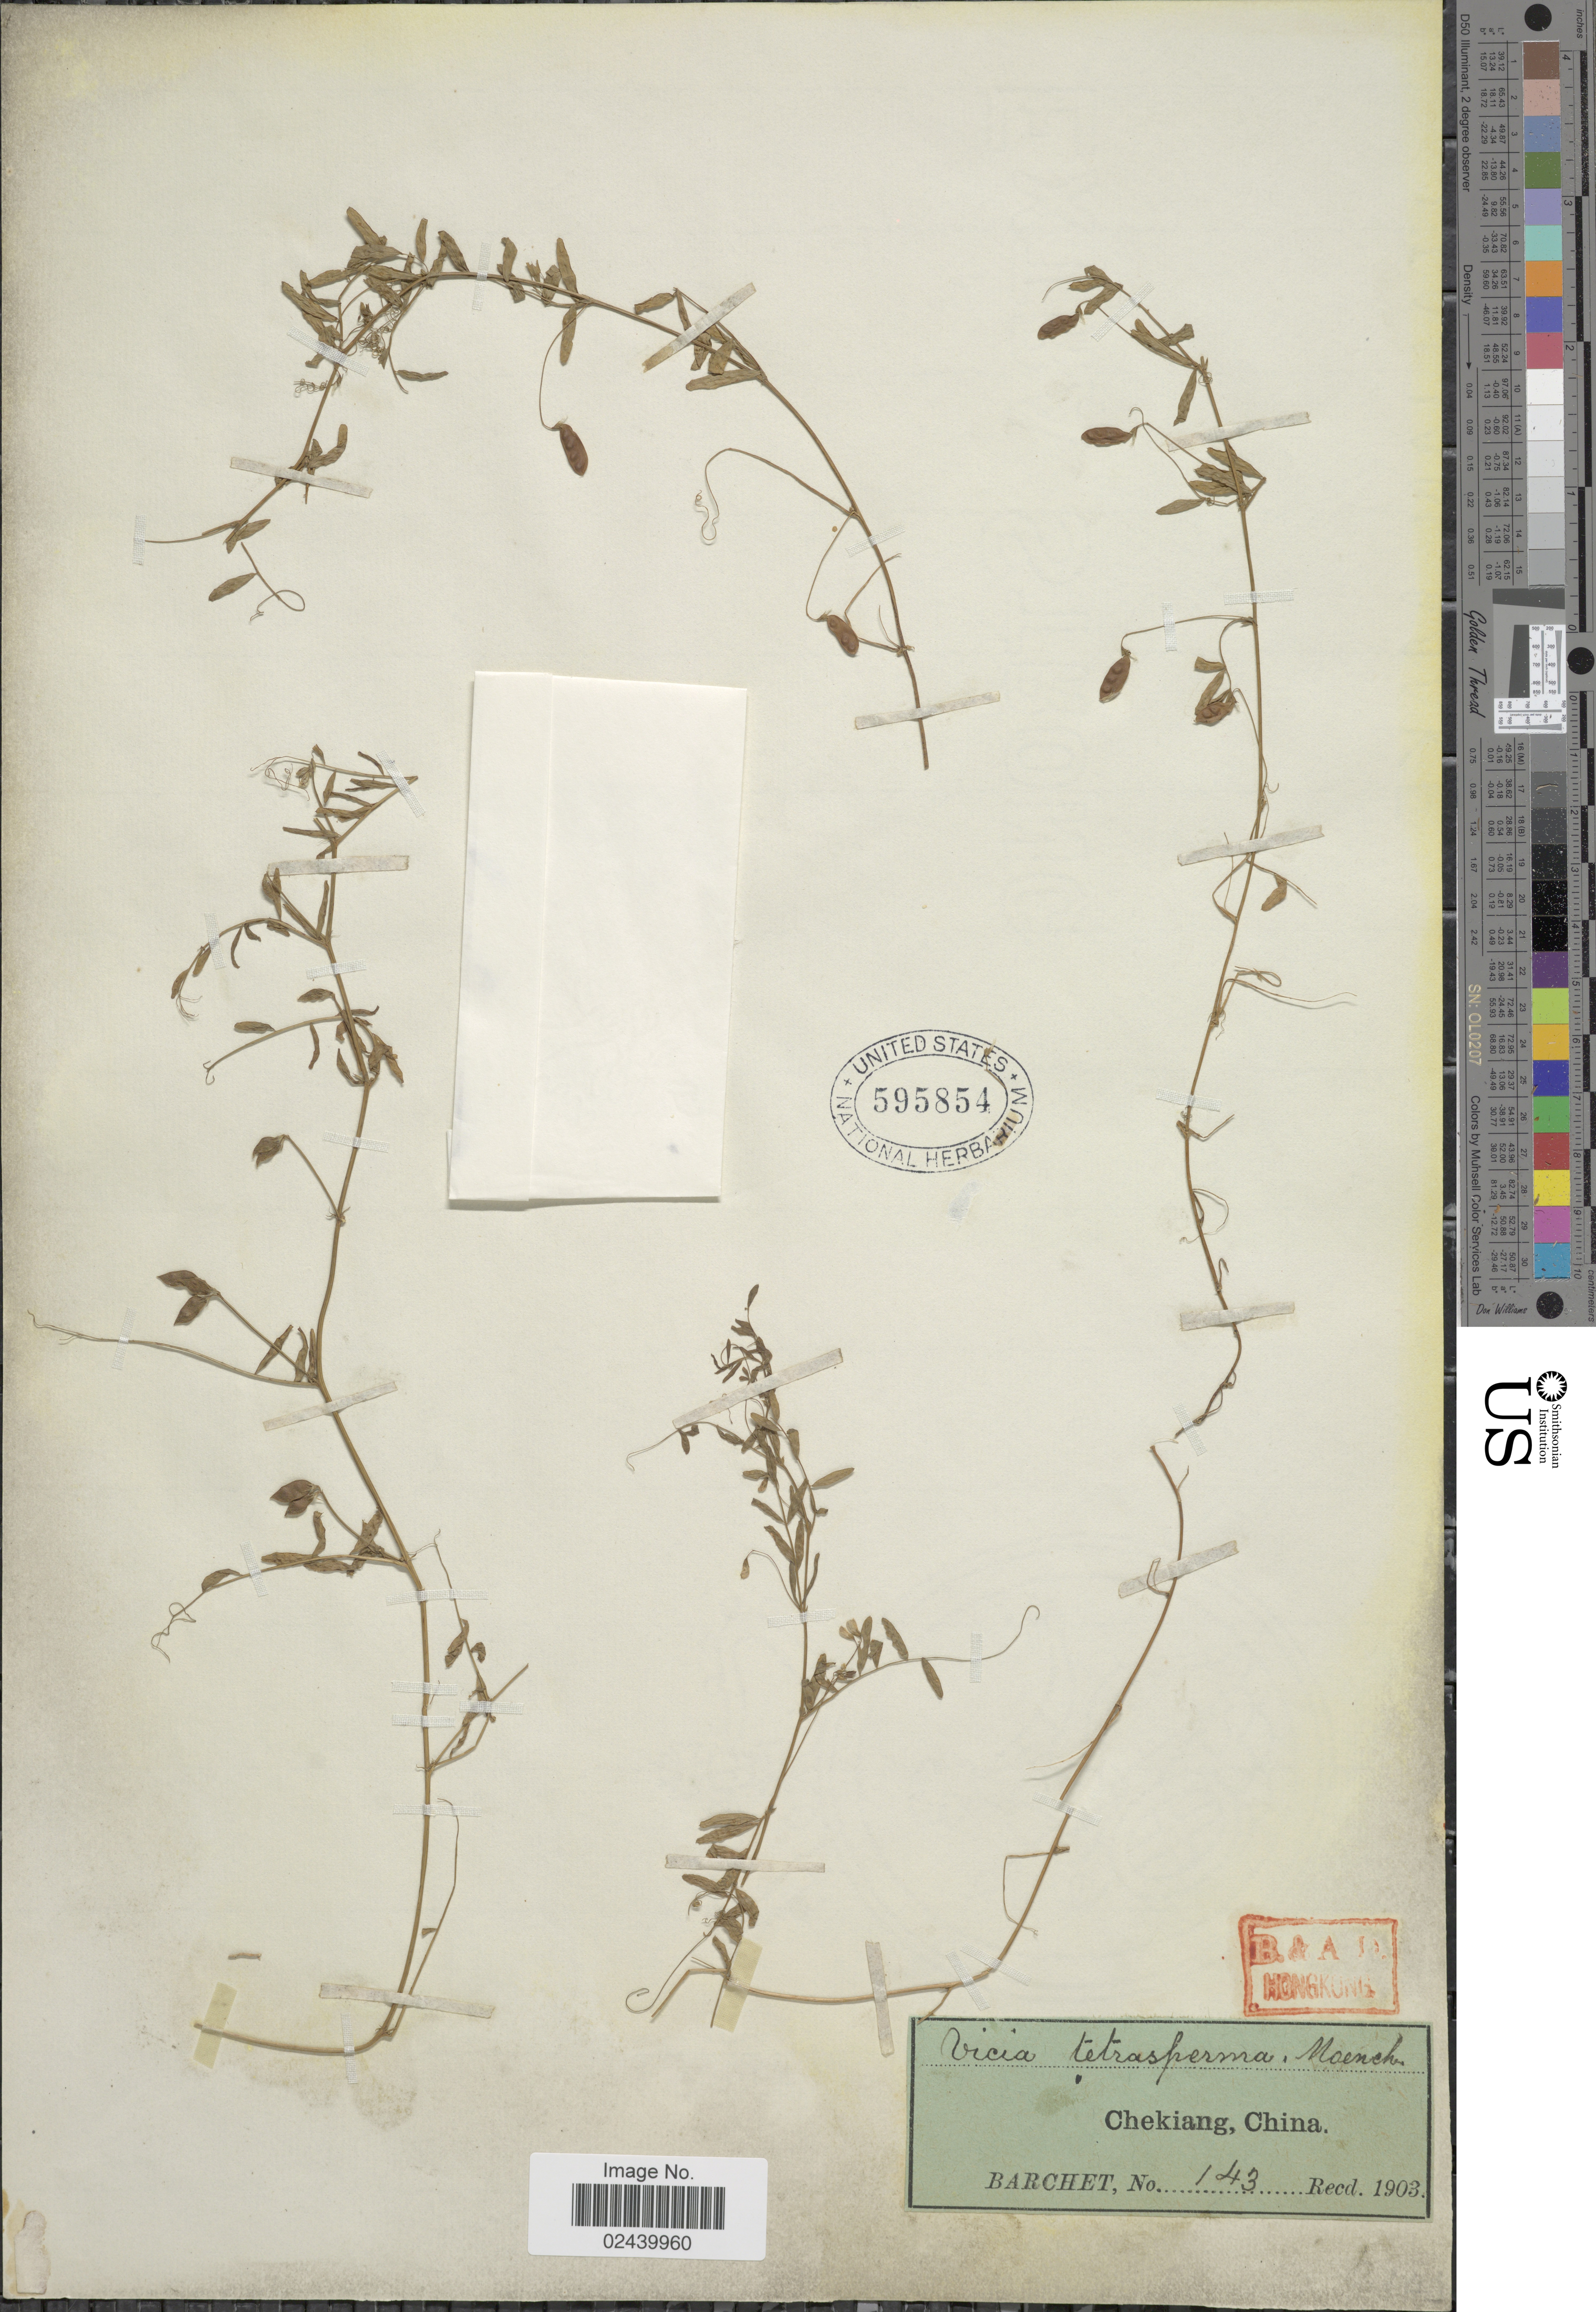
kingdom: Plantae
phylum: Tracheophyta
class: Magnoliopsida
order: Fabales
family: Fabaceae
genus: Vicia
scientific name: Vicia tetrasperma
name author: (L.) Schreb.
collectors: Barchet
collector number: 143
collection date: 1903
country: China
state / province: Zhejiang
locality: Chekiang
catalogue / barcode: US 595854